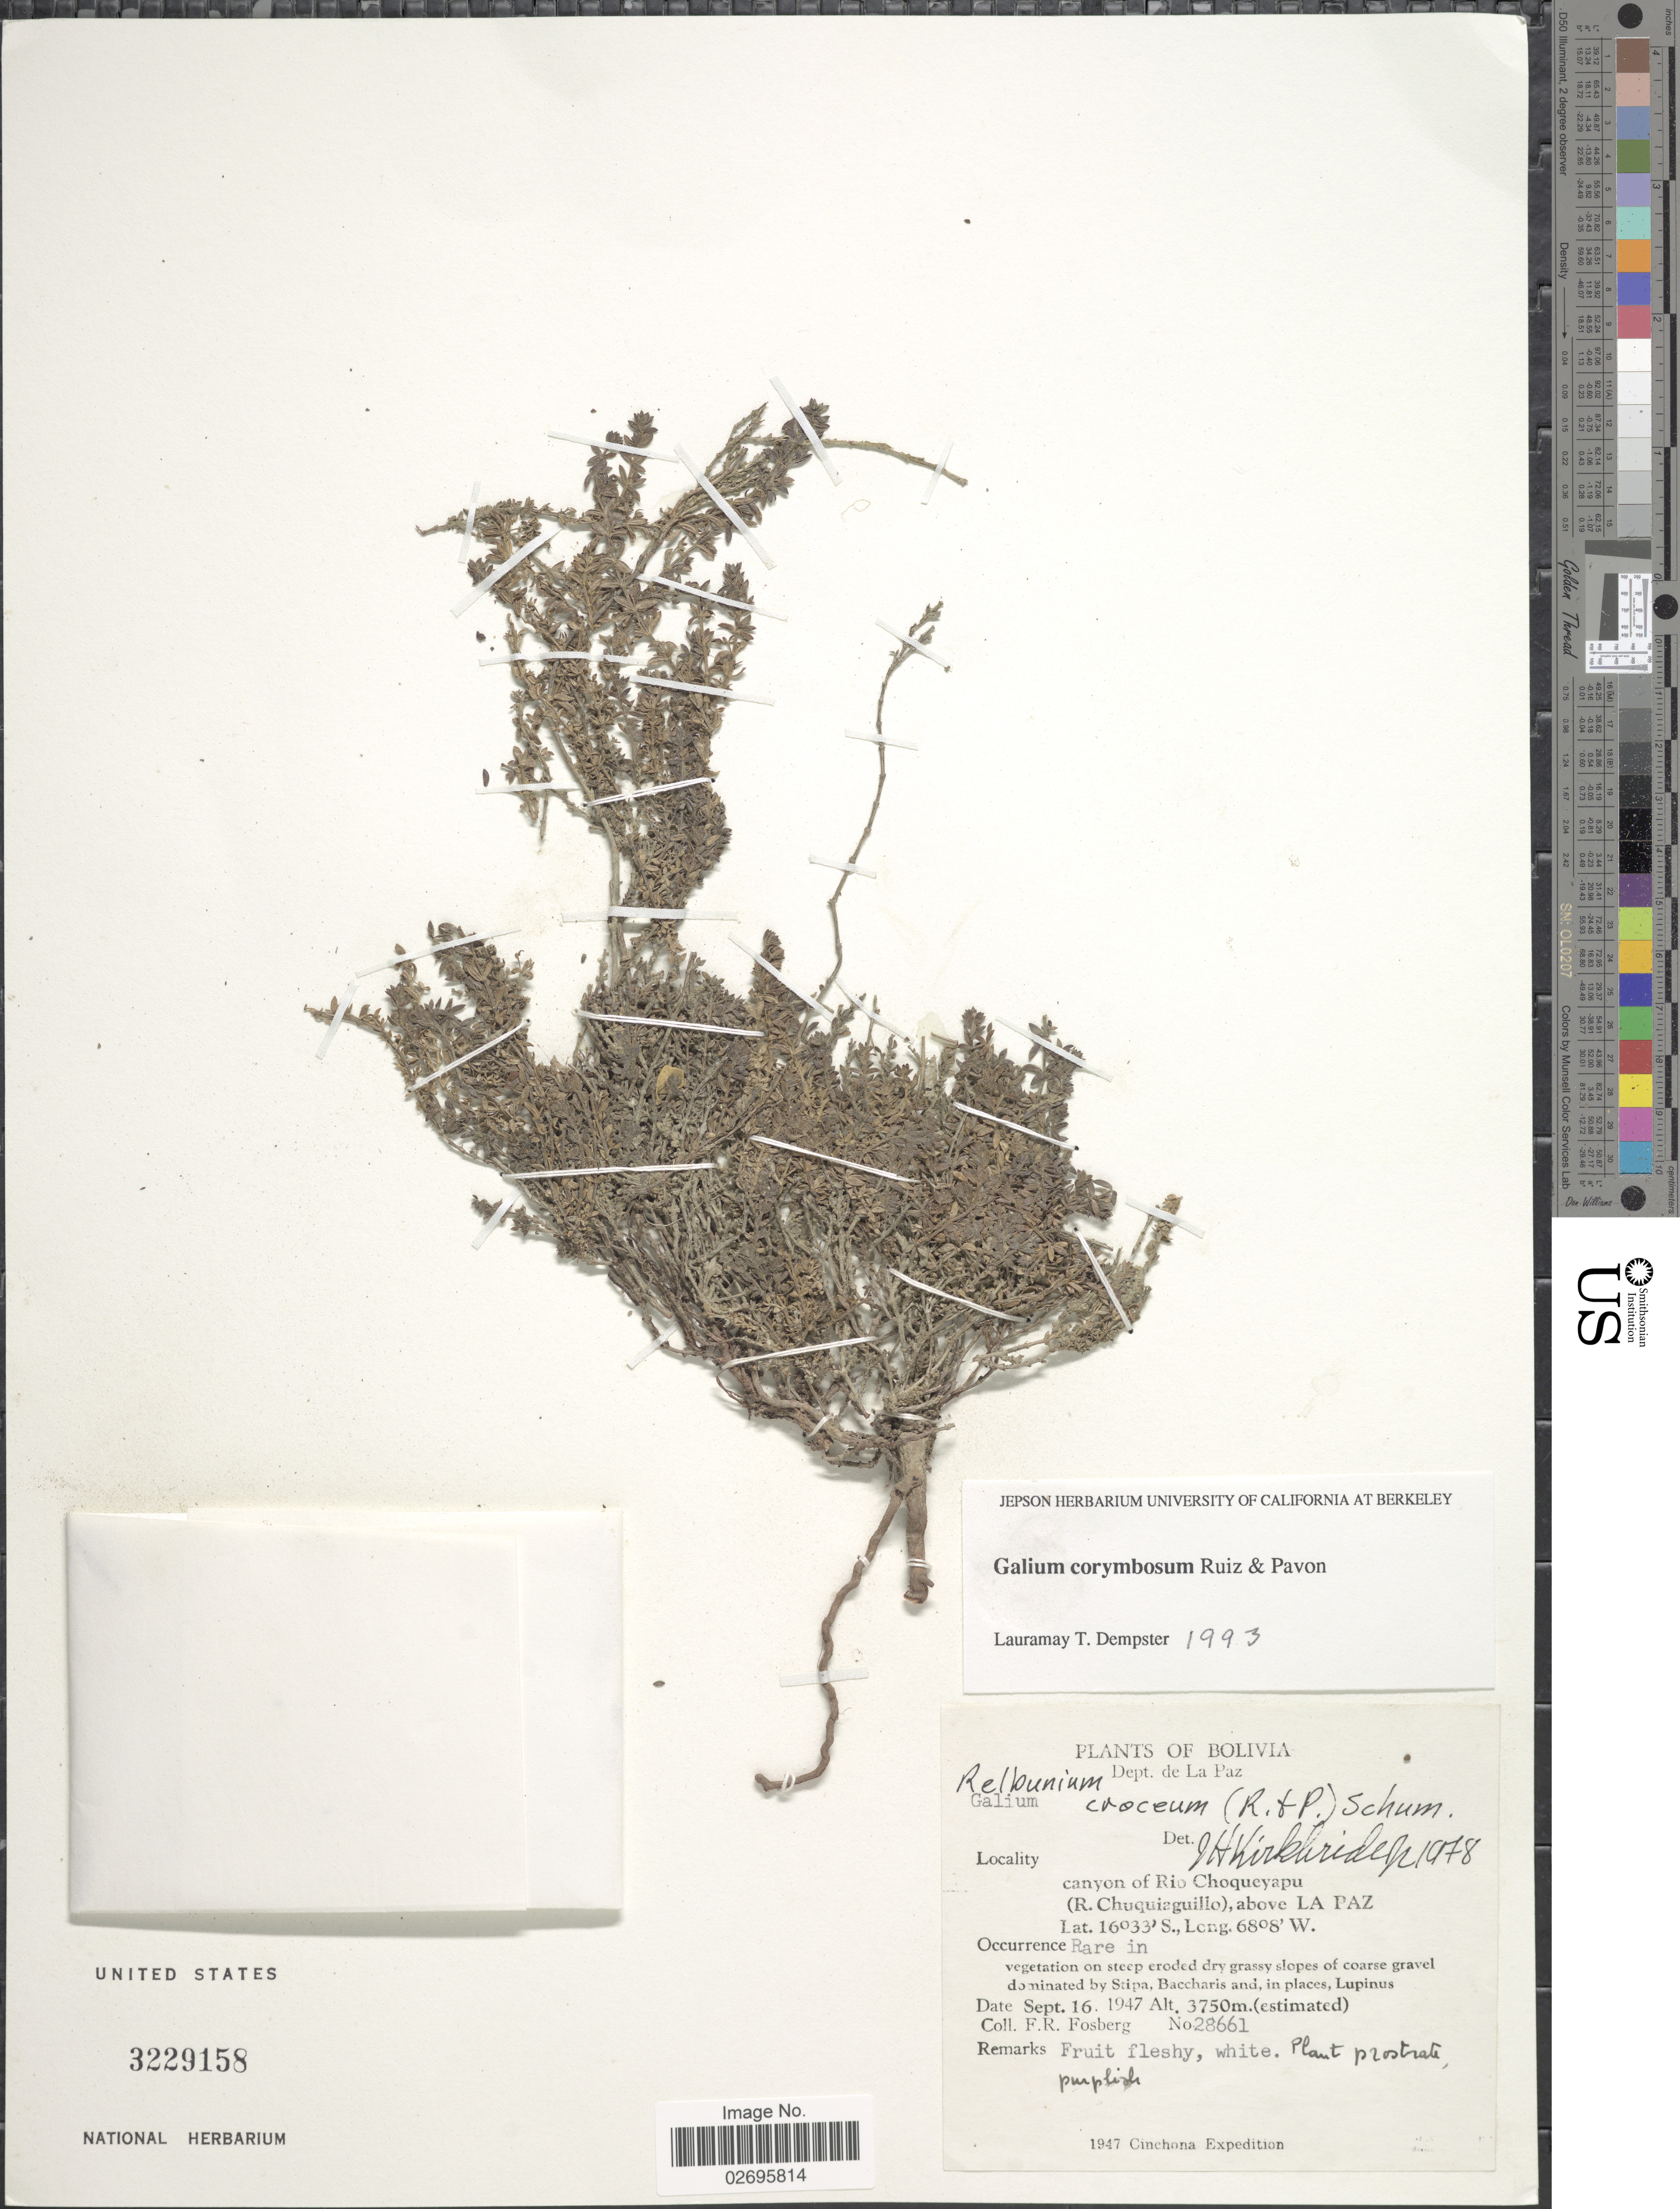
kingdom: Plantae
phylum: Tracheophyta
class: Magnoliopsida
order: Gentianales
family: Rubiaceae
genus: Galium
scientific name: Galium corymbosum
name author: Ruiz & Pav.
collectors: F. R. Fosberg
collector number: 28661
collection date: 1947-09-16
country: Bolivia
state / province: La Paz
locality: Dept. La Paz, Canyon of Rio Choqueyapu (R. Chuquiaguillo) above La Paz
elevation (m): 3750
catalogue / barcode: US 3229158